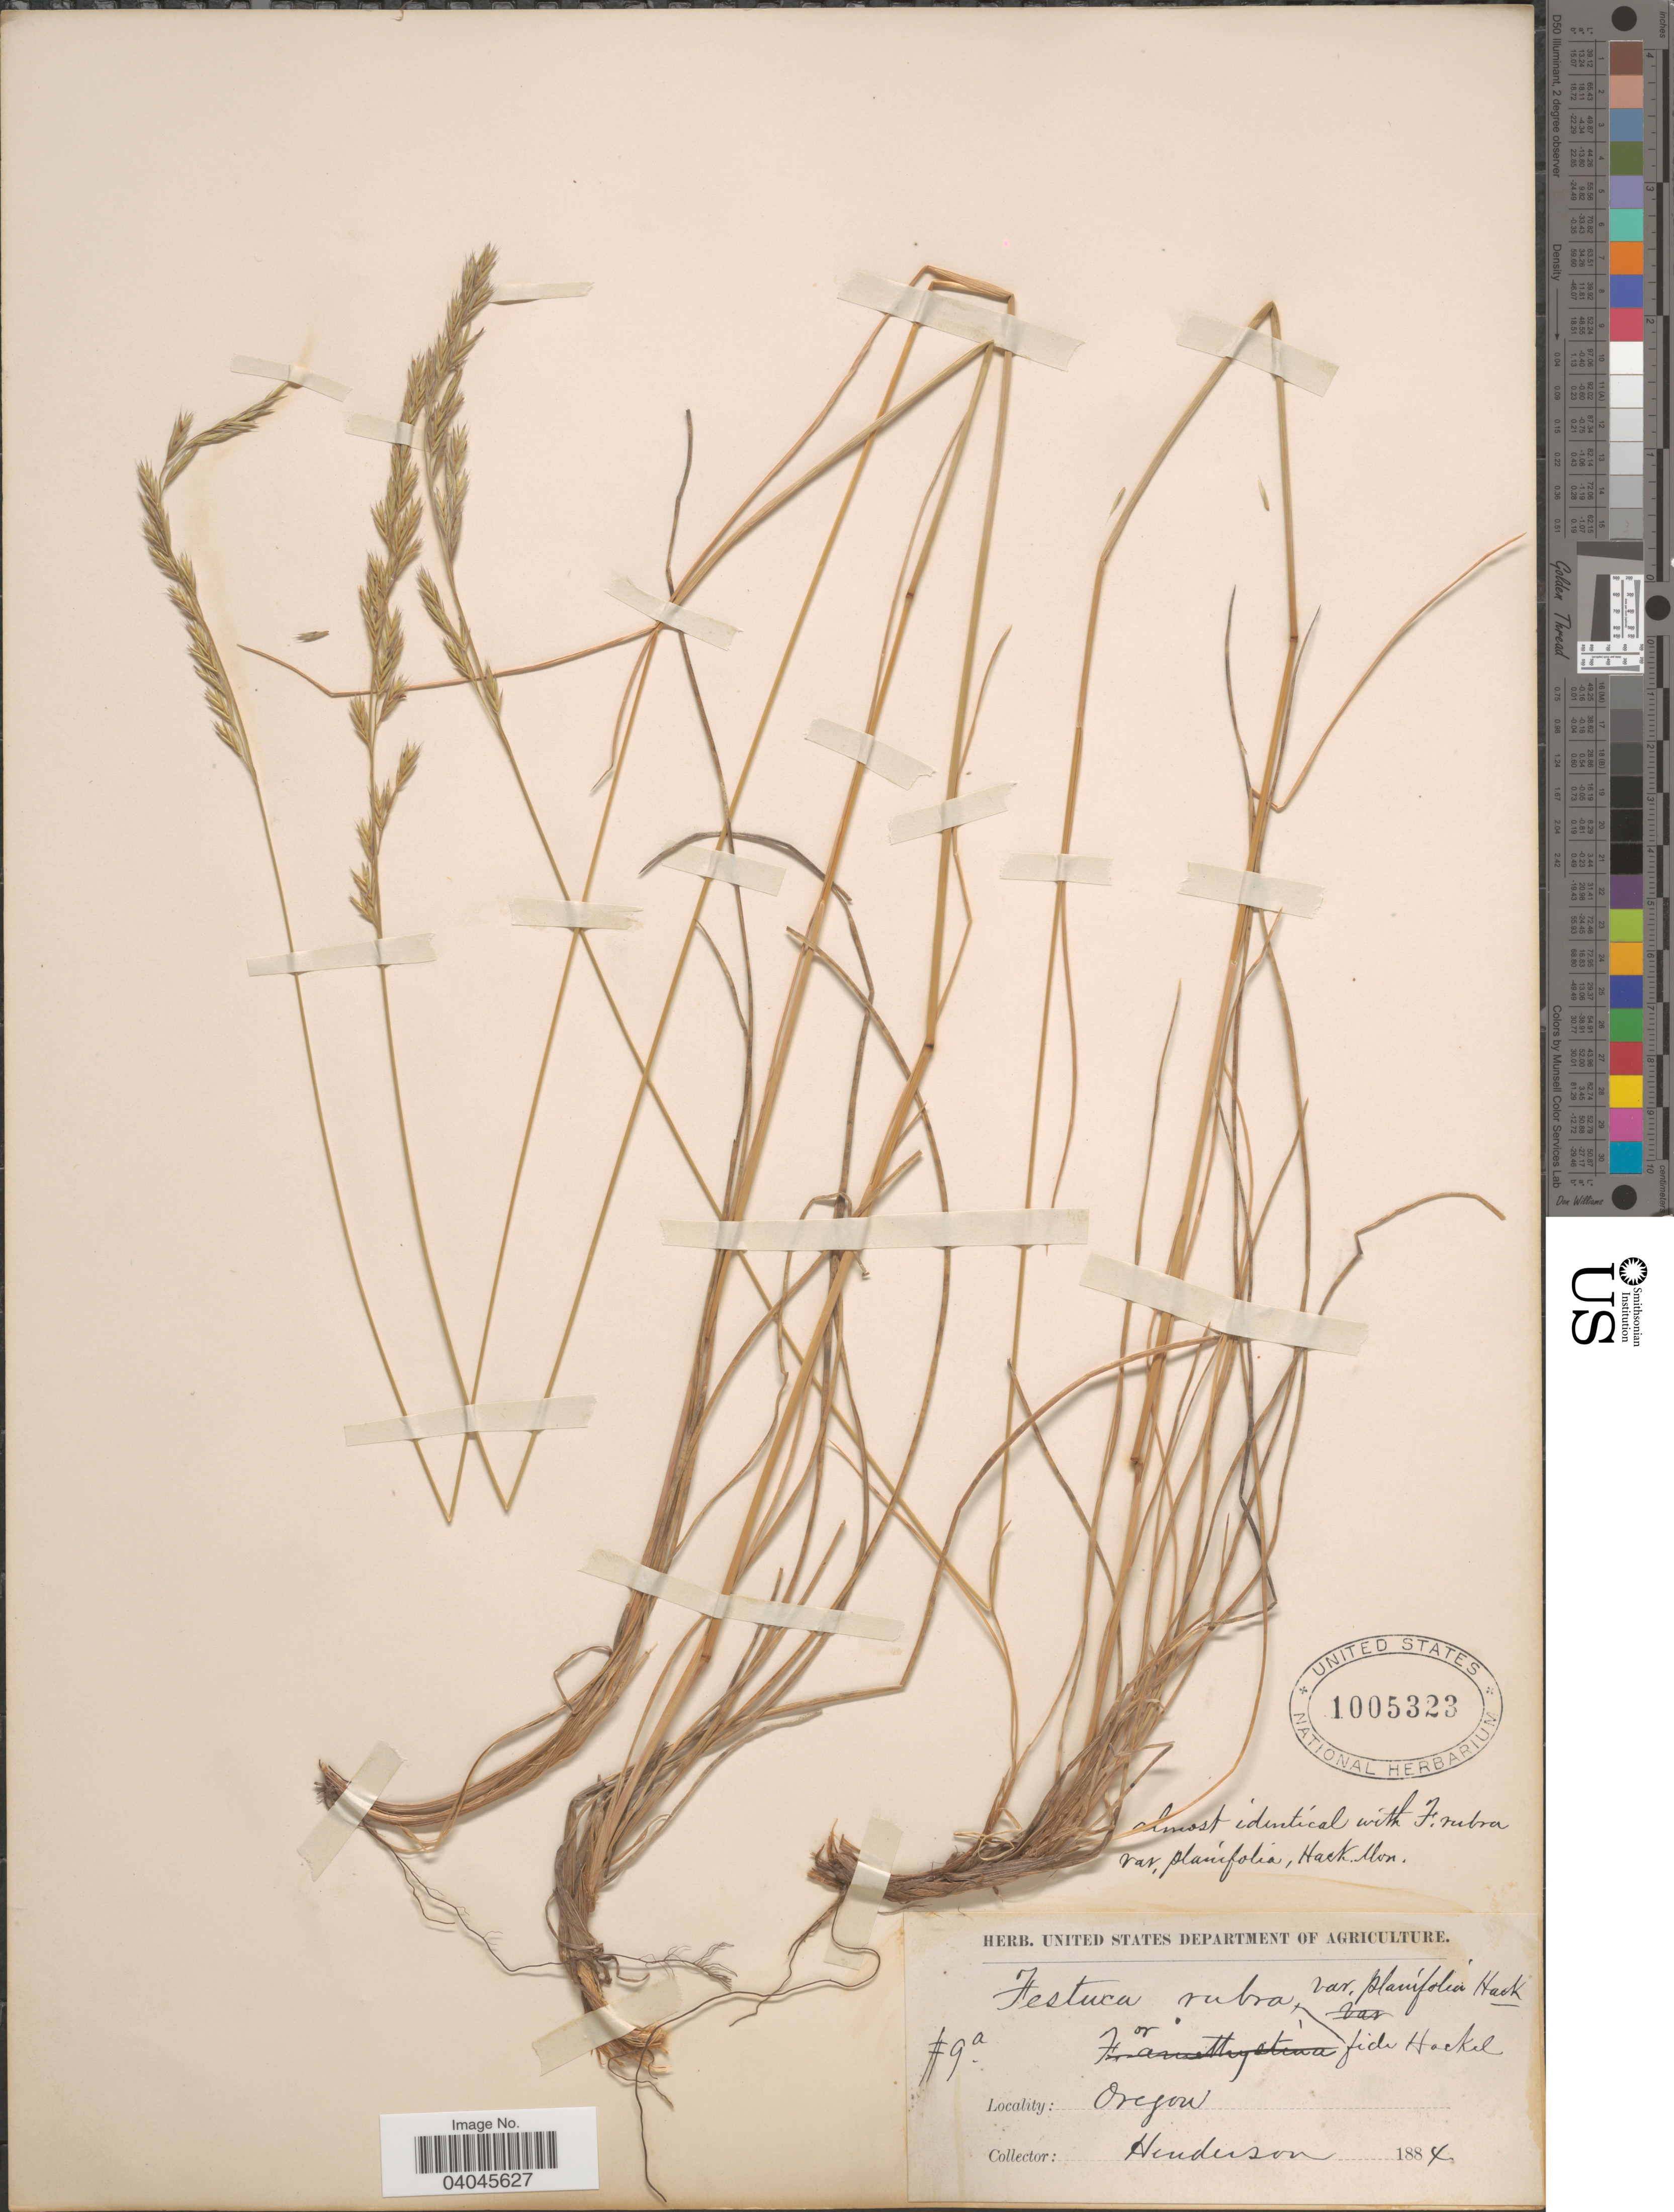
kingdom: Plantae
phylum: Tracheophyta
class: Liliopsida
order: Poales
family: Poaceae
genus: Festuca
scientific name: Festuca rubra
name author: L.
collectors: -. Henderson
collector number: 9a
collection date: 1884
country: United States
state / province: Oregon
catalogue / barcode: US 1005323